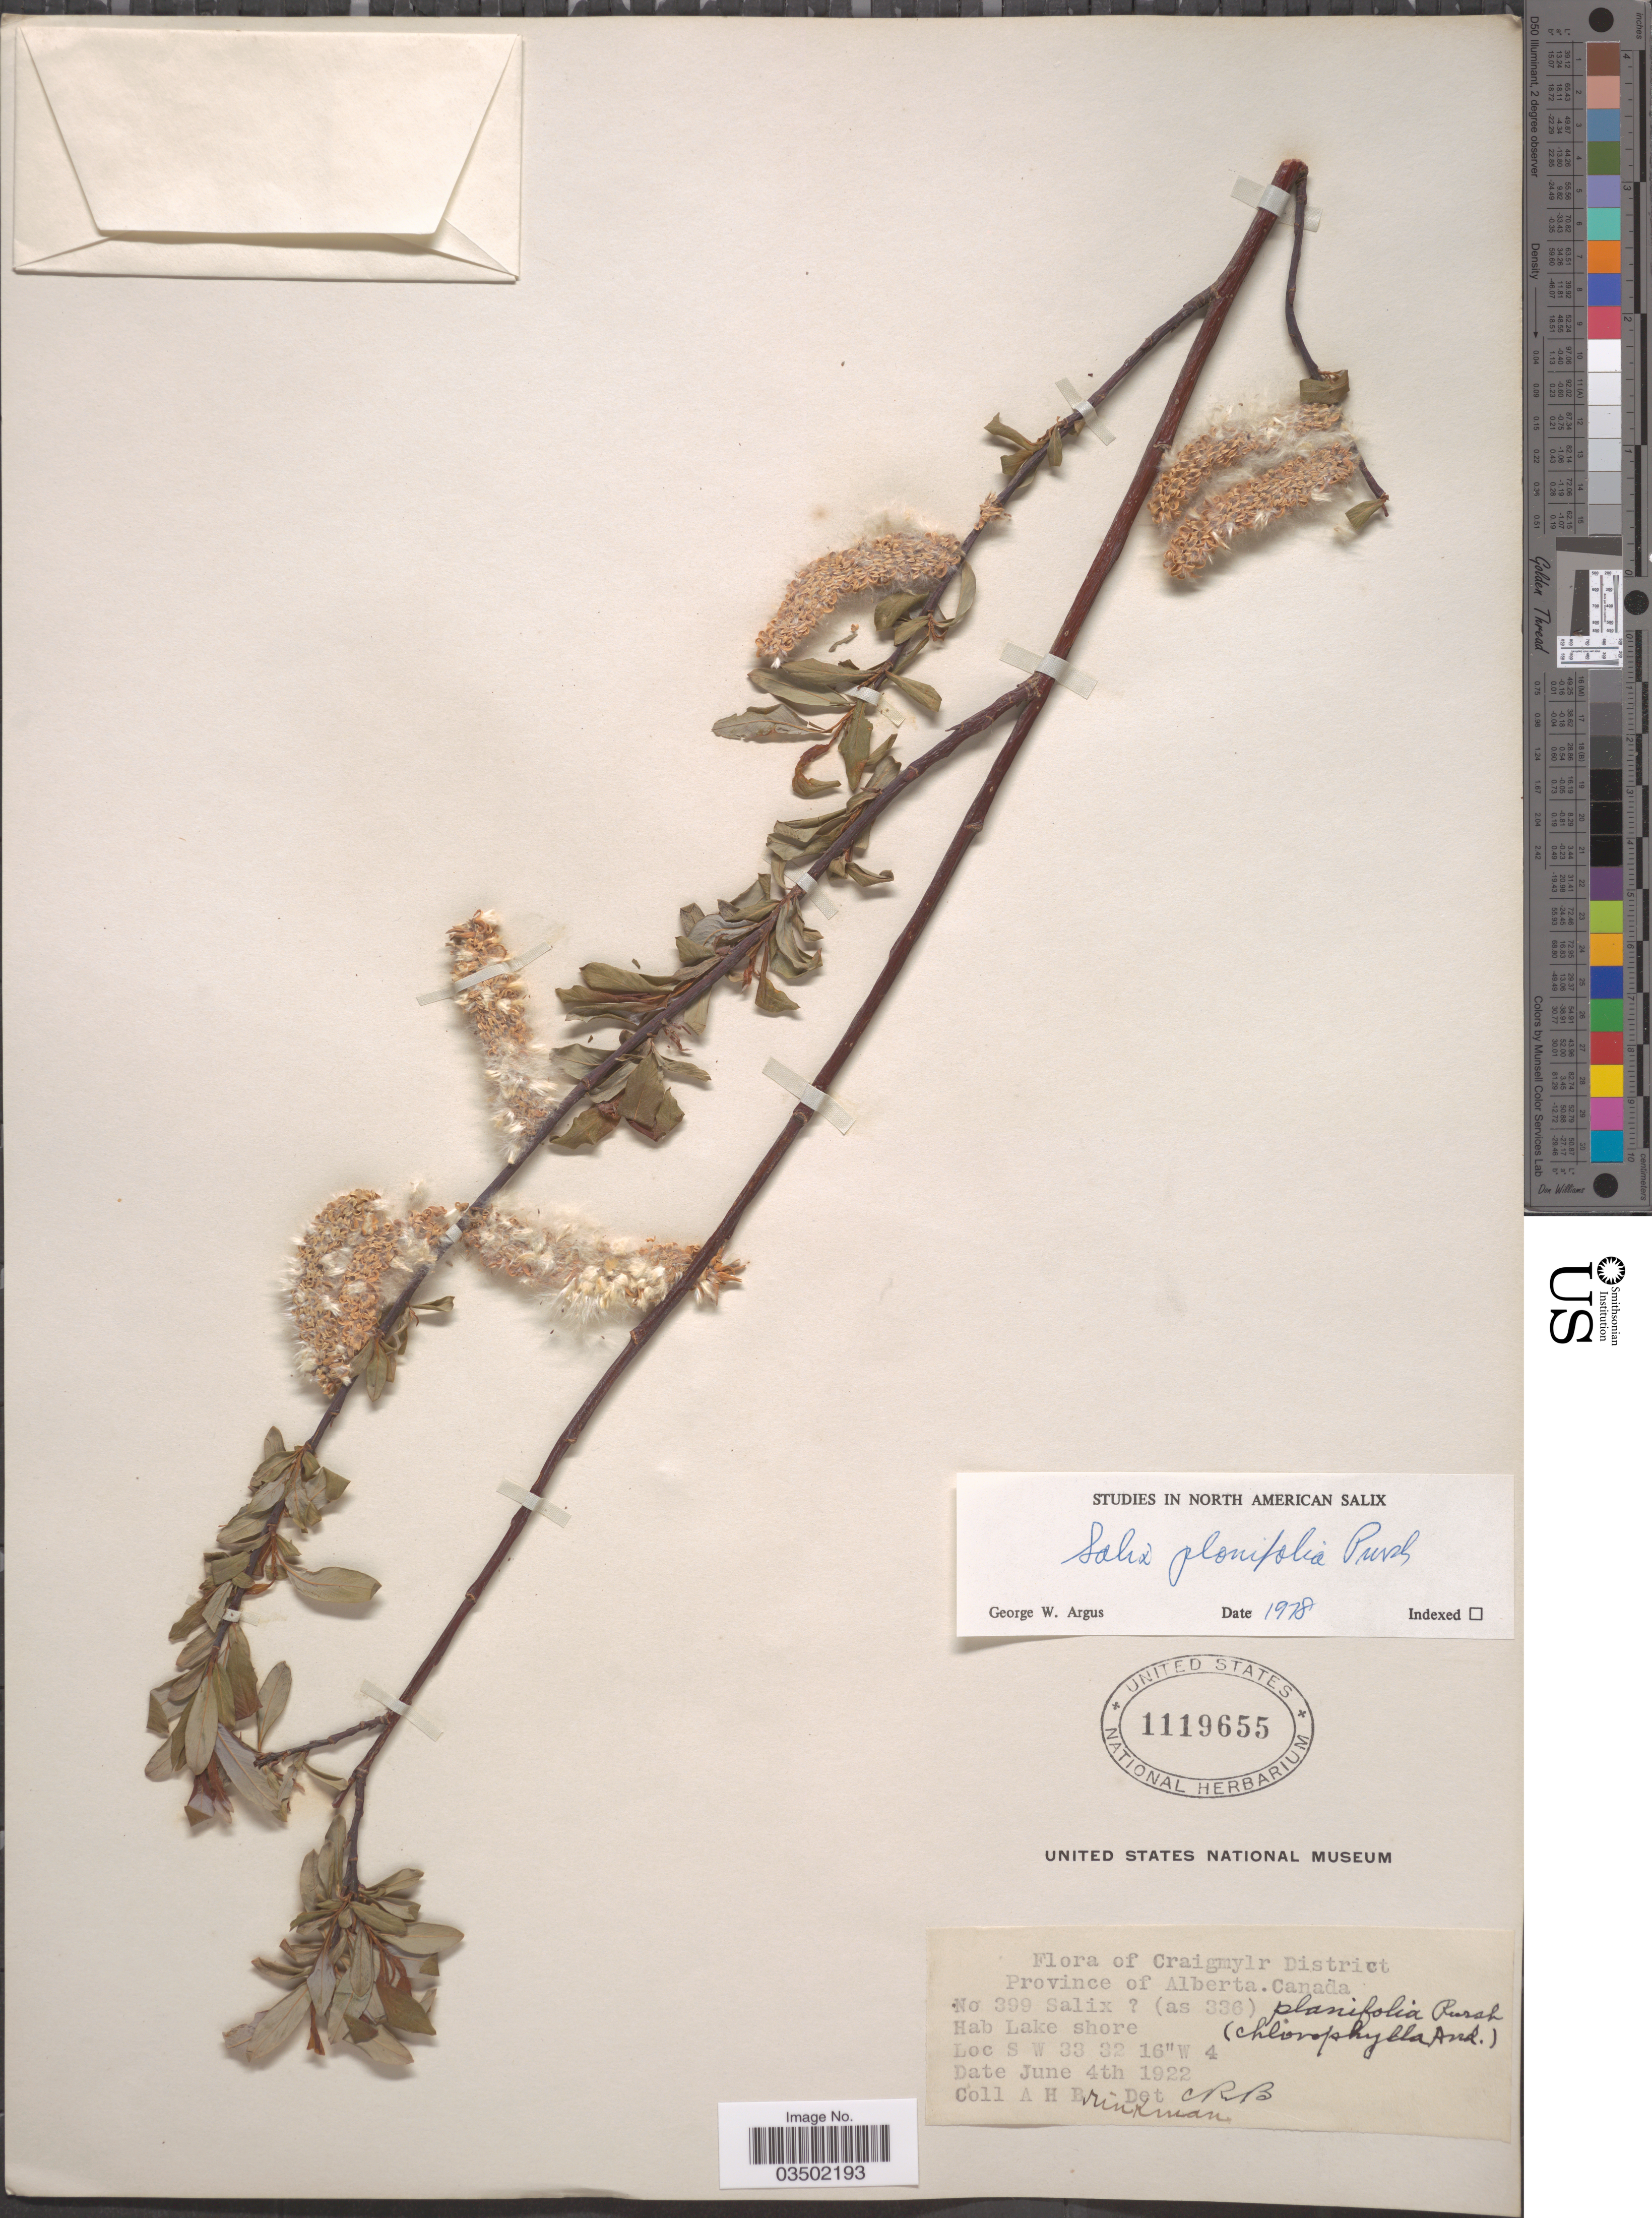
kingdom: Plantae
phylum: Tracheophyta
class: Magnoliopsida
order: Malpighiales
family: Salicaceae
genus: Salix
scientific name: Salix planifolia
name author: Pursh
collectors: A. Brinkman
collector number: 399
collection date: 1922-06-04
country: Canada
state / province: Alberta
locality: Craigmylr District. Lake shore.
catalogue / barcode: US 1119655